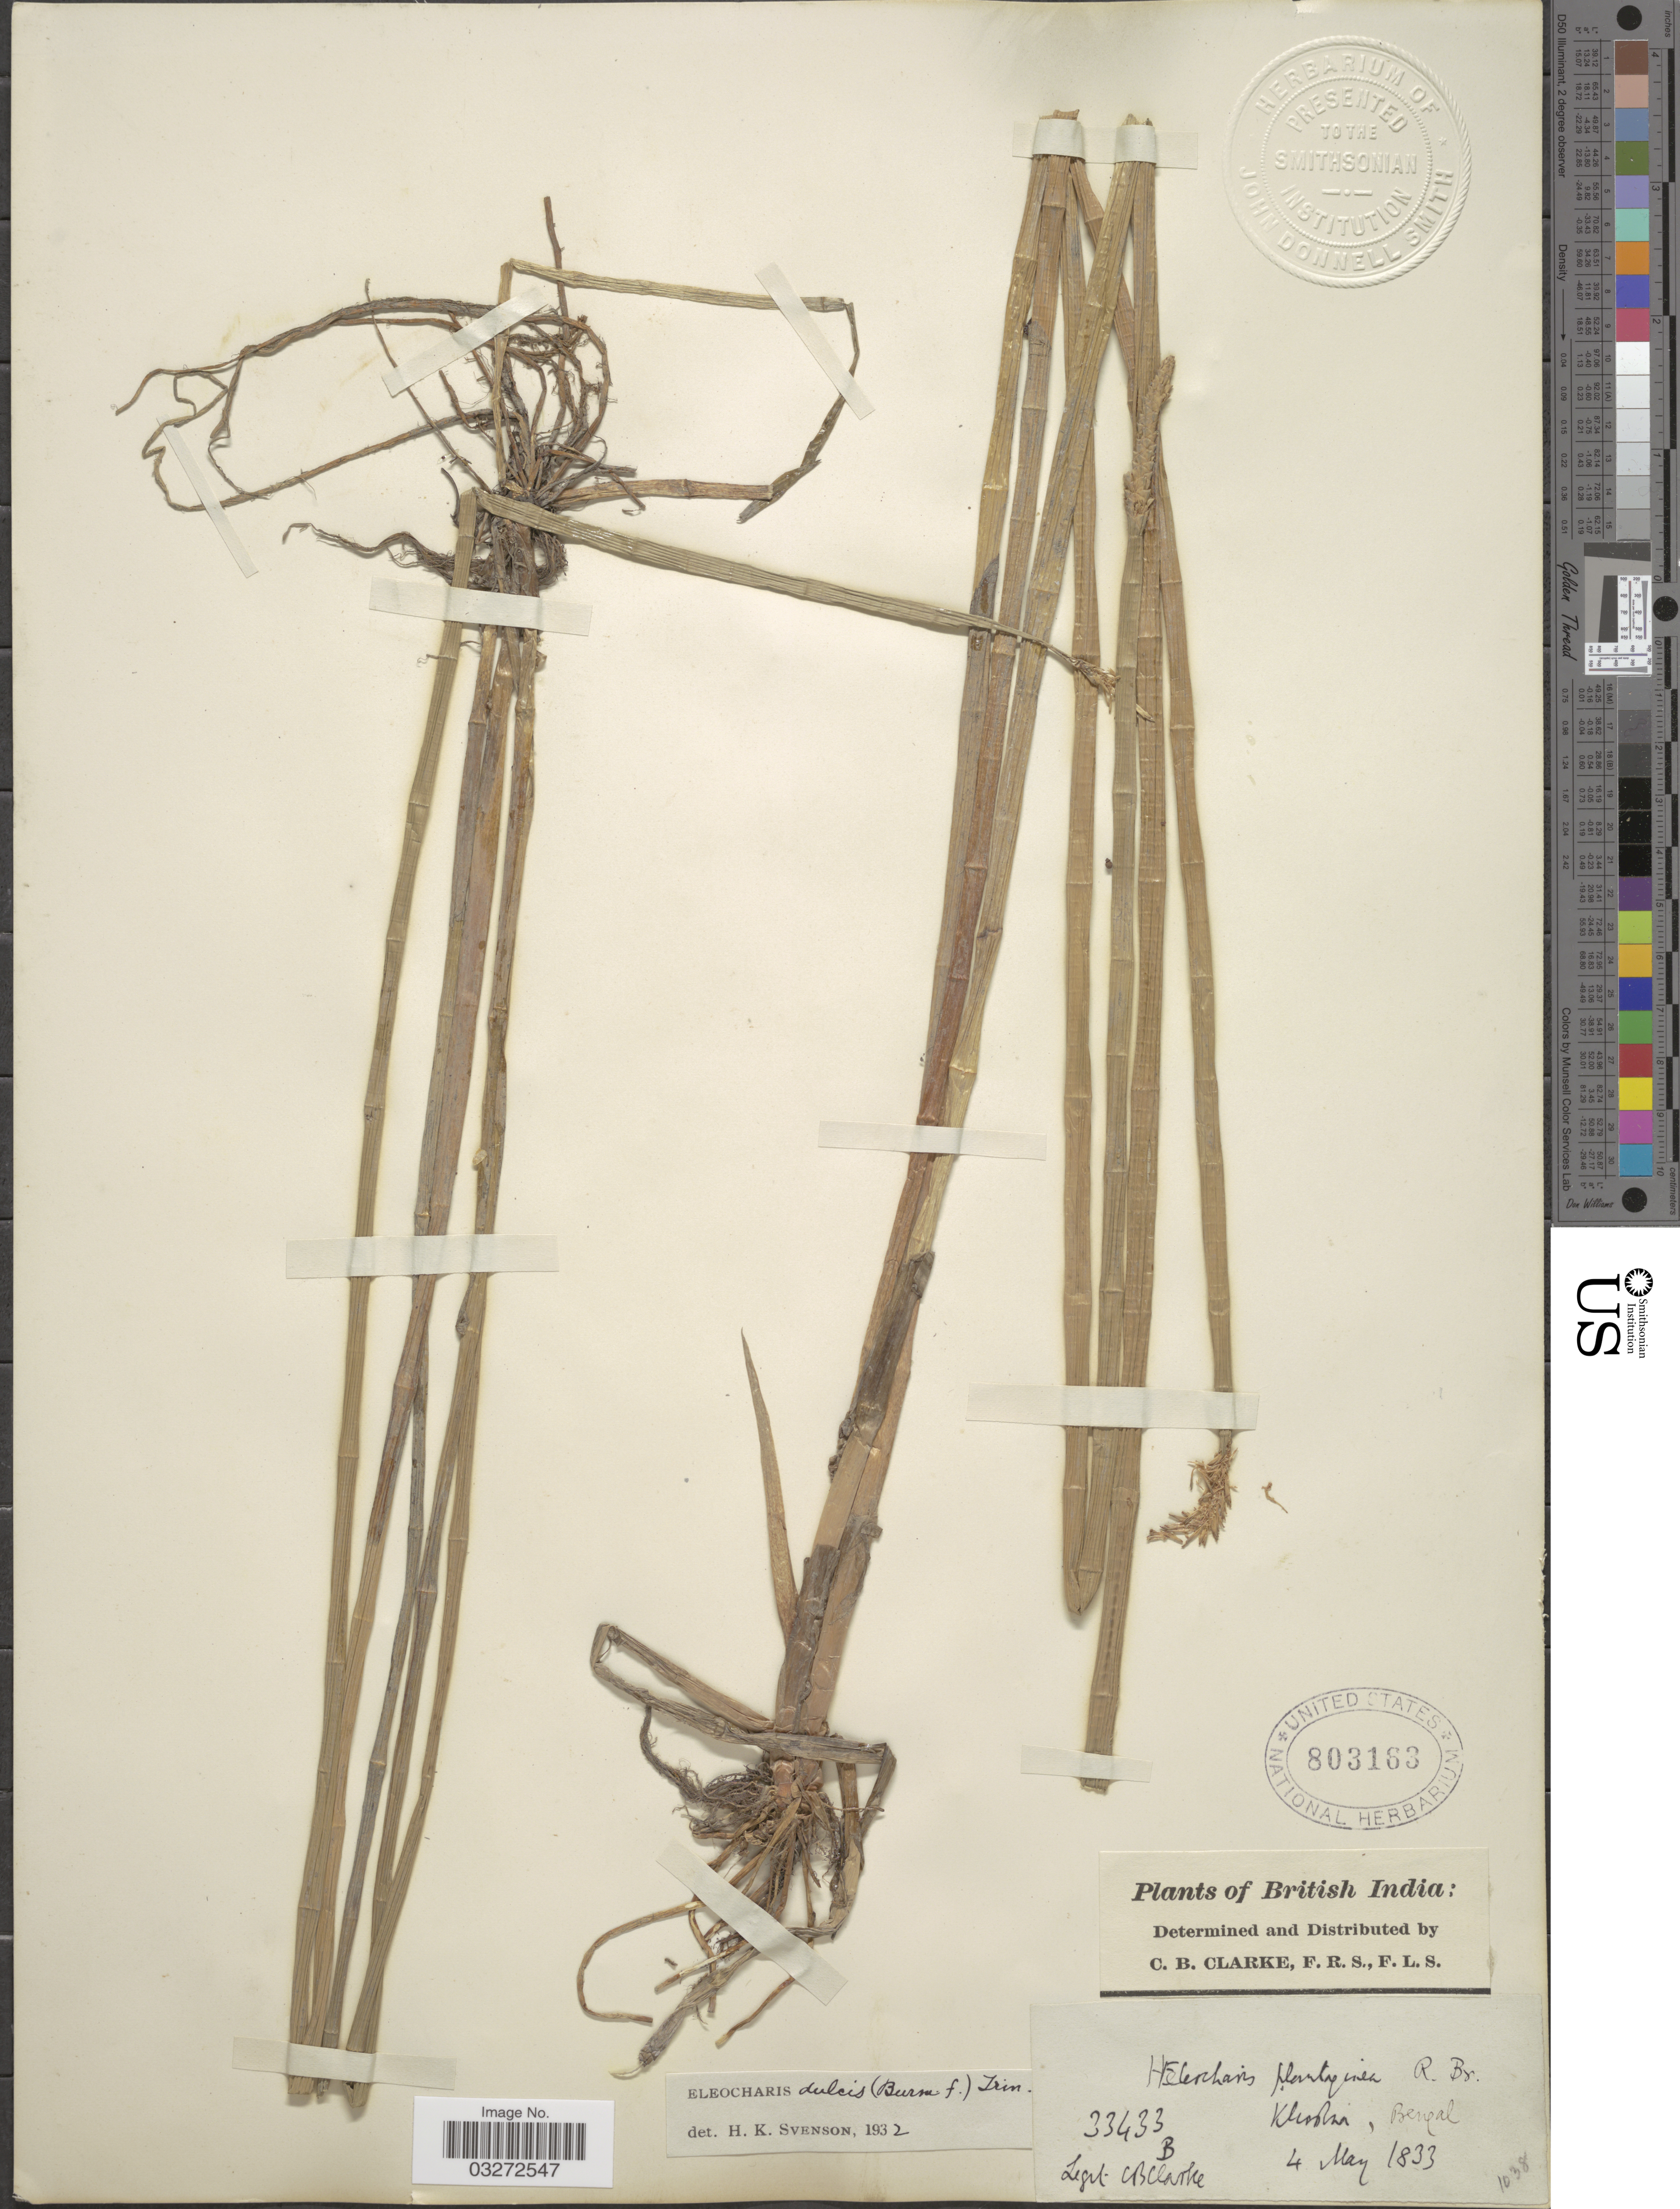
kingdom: Plantae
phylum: Tracheophyta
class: Liliopsida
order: Poales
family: Cyperaceae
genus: Eleocharis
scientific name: Eleocharis dulcis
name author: (Burm. f.) Trin. ex Hensch.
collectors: C. B. Clarke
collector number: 33433B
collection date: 1833-05-04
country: India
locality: British India: Khasia, Bengal.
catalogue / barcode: US 803163